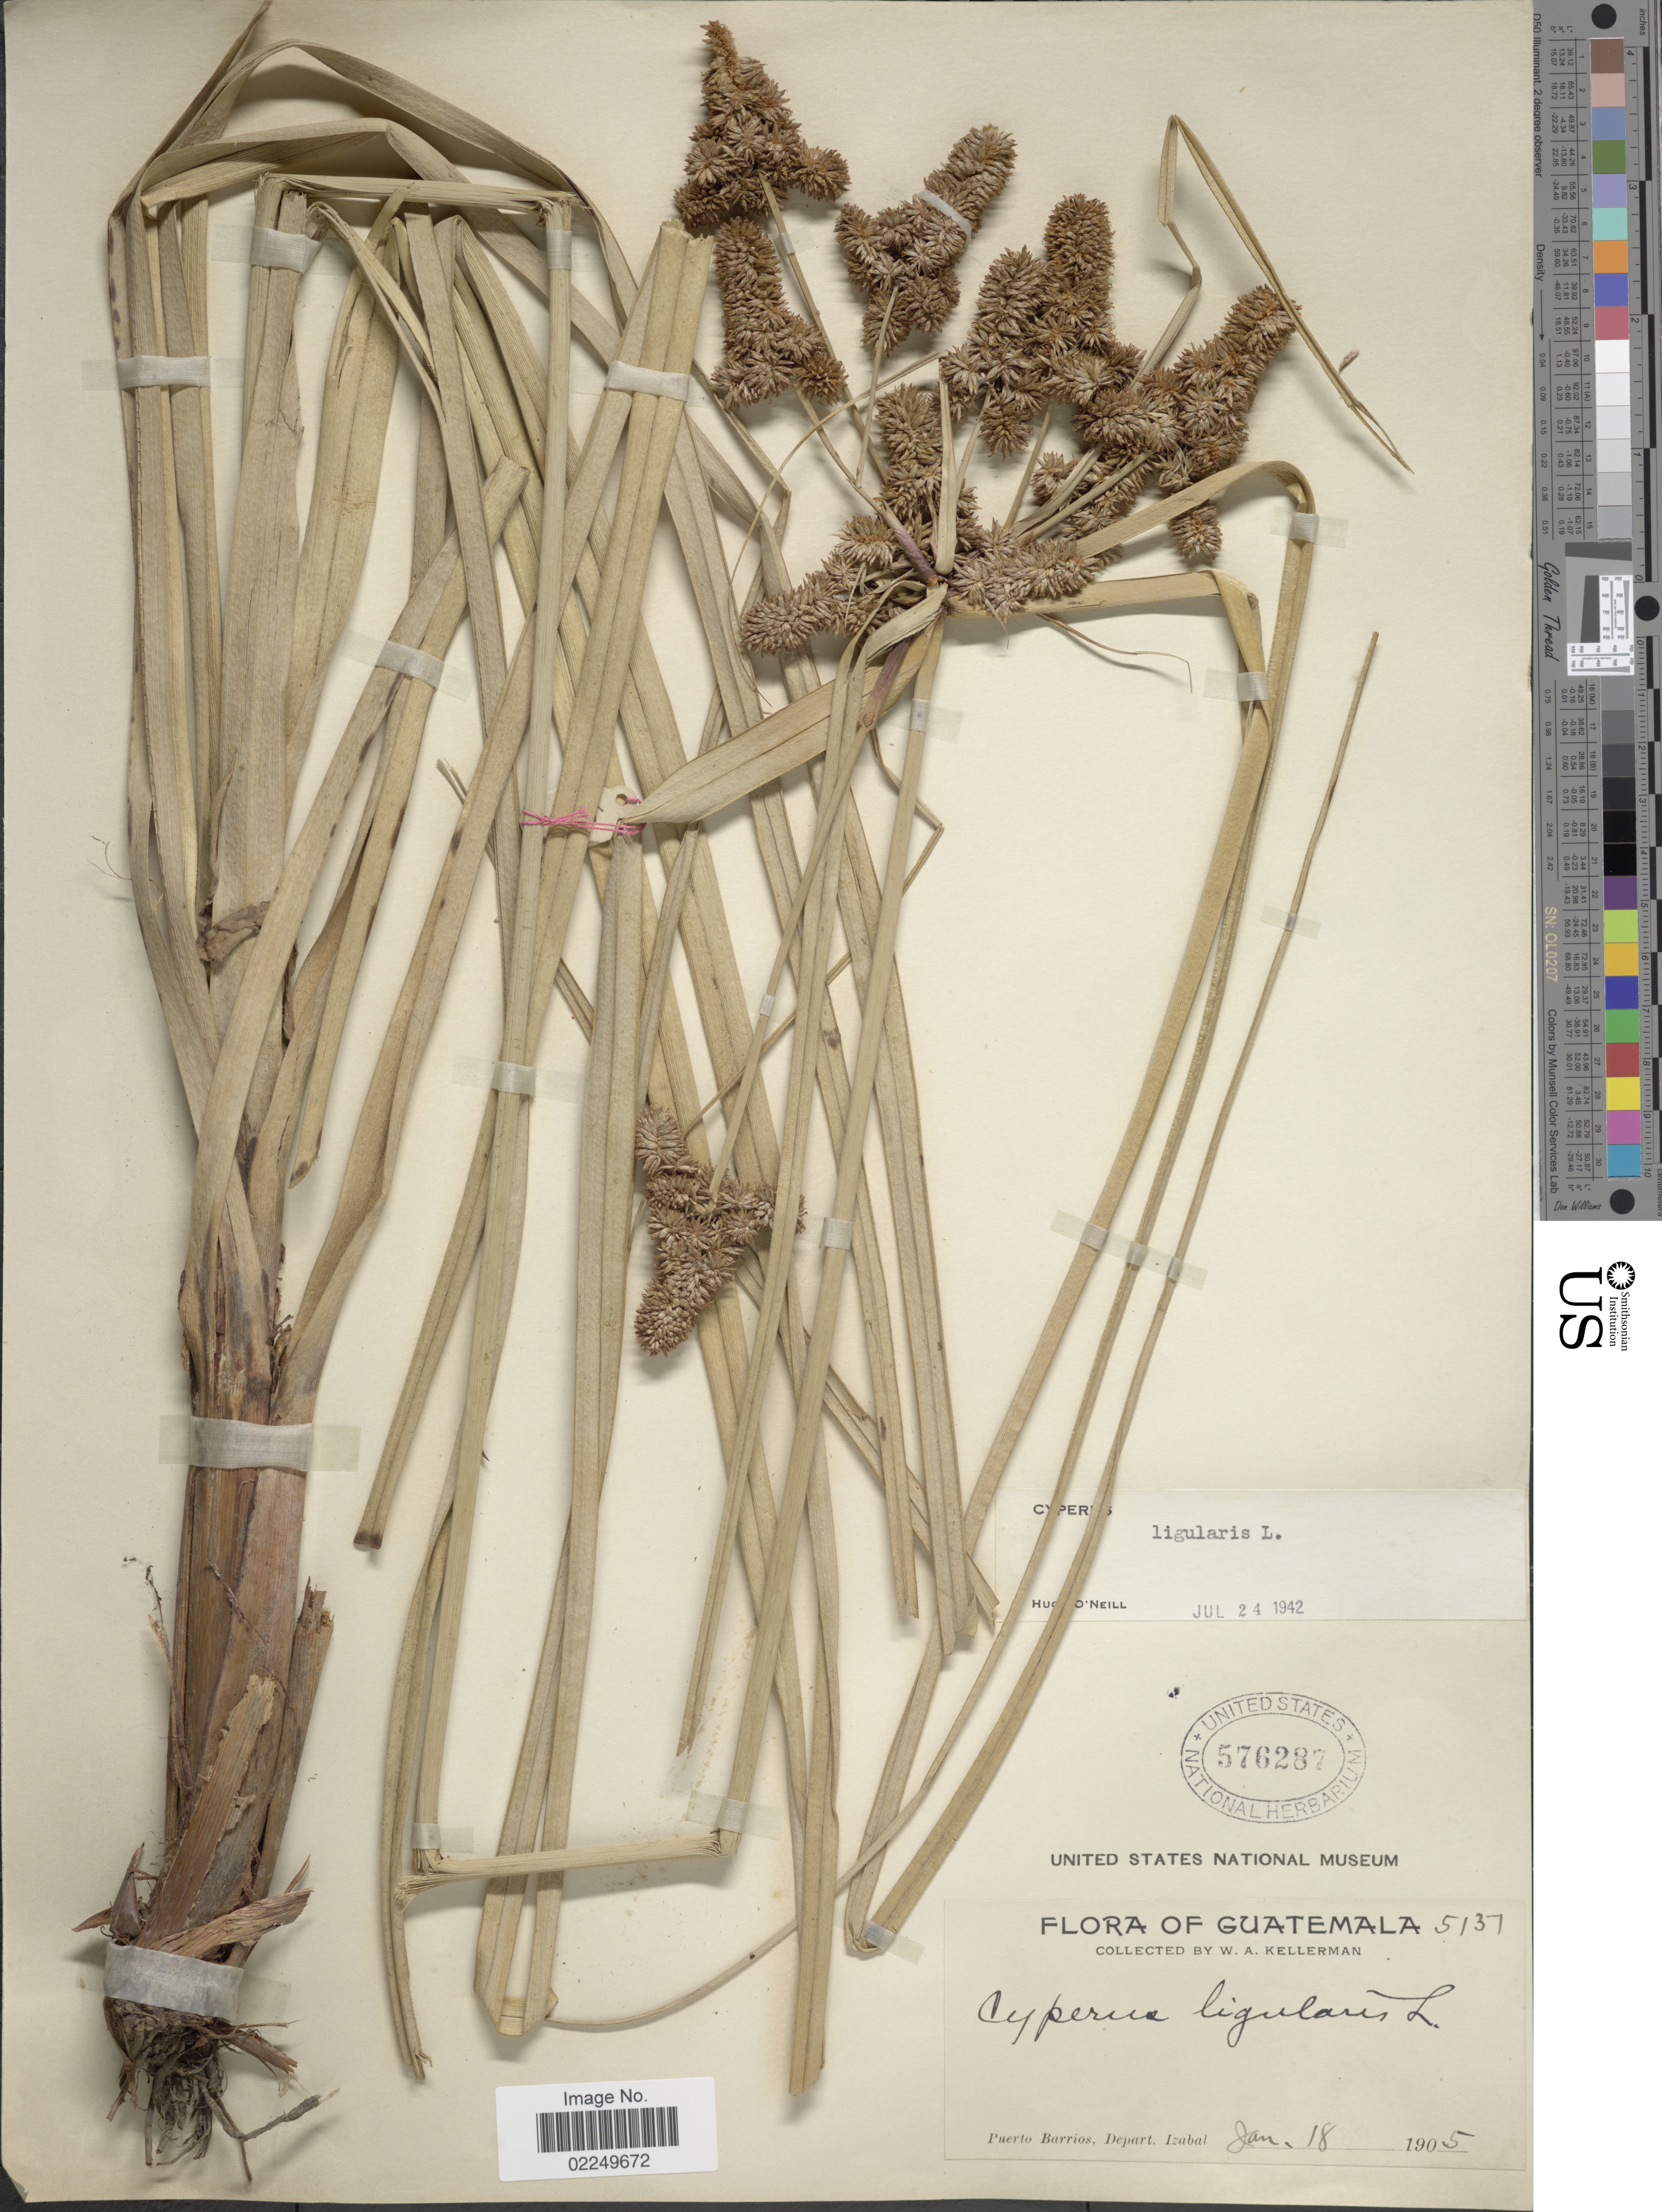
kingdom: Plantae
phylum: Tracheophyta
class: Liliopsida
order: Poales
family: Cyperaceae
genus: Cyperus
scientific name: Cyperus ligularis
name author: L.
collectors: W. Kellerman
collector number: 5137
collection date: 1905-01-18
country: Guatemala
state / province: Izabal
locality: Puerto Barrios, Depart. Izabal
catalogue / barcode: US 576287